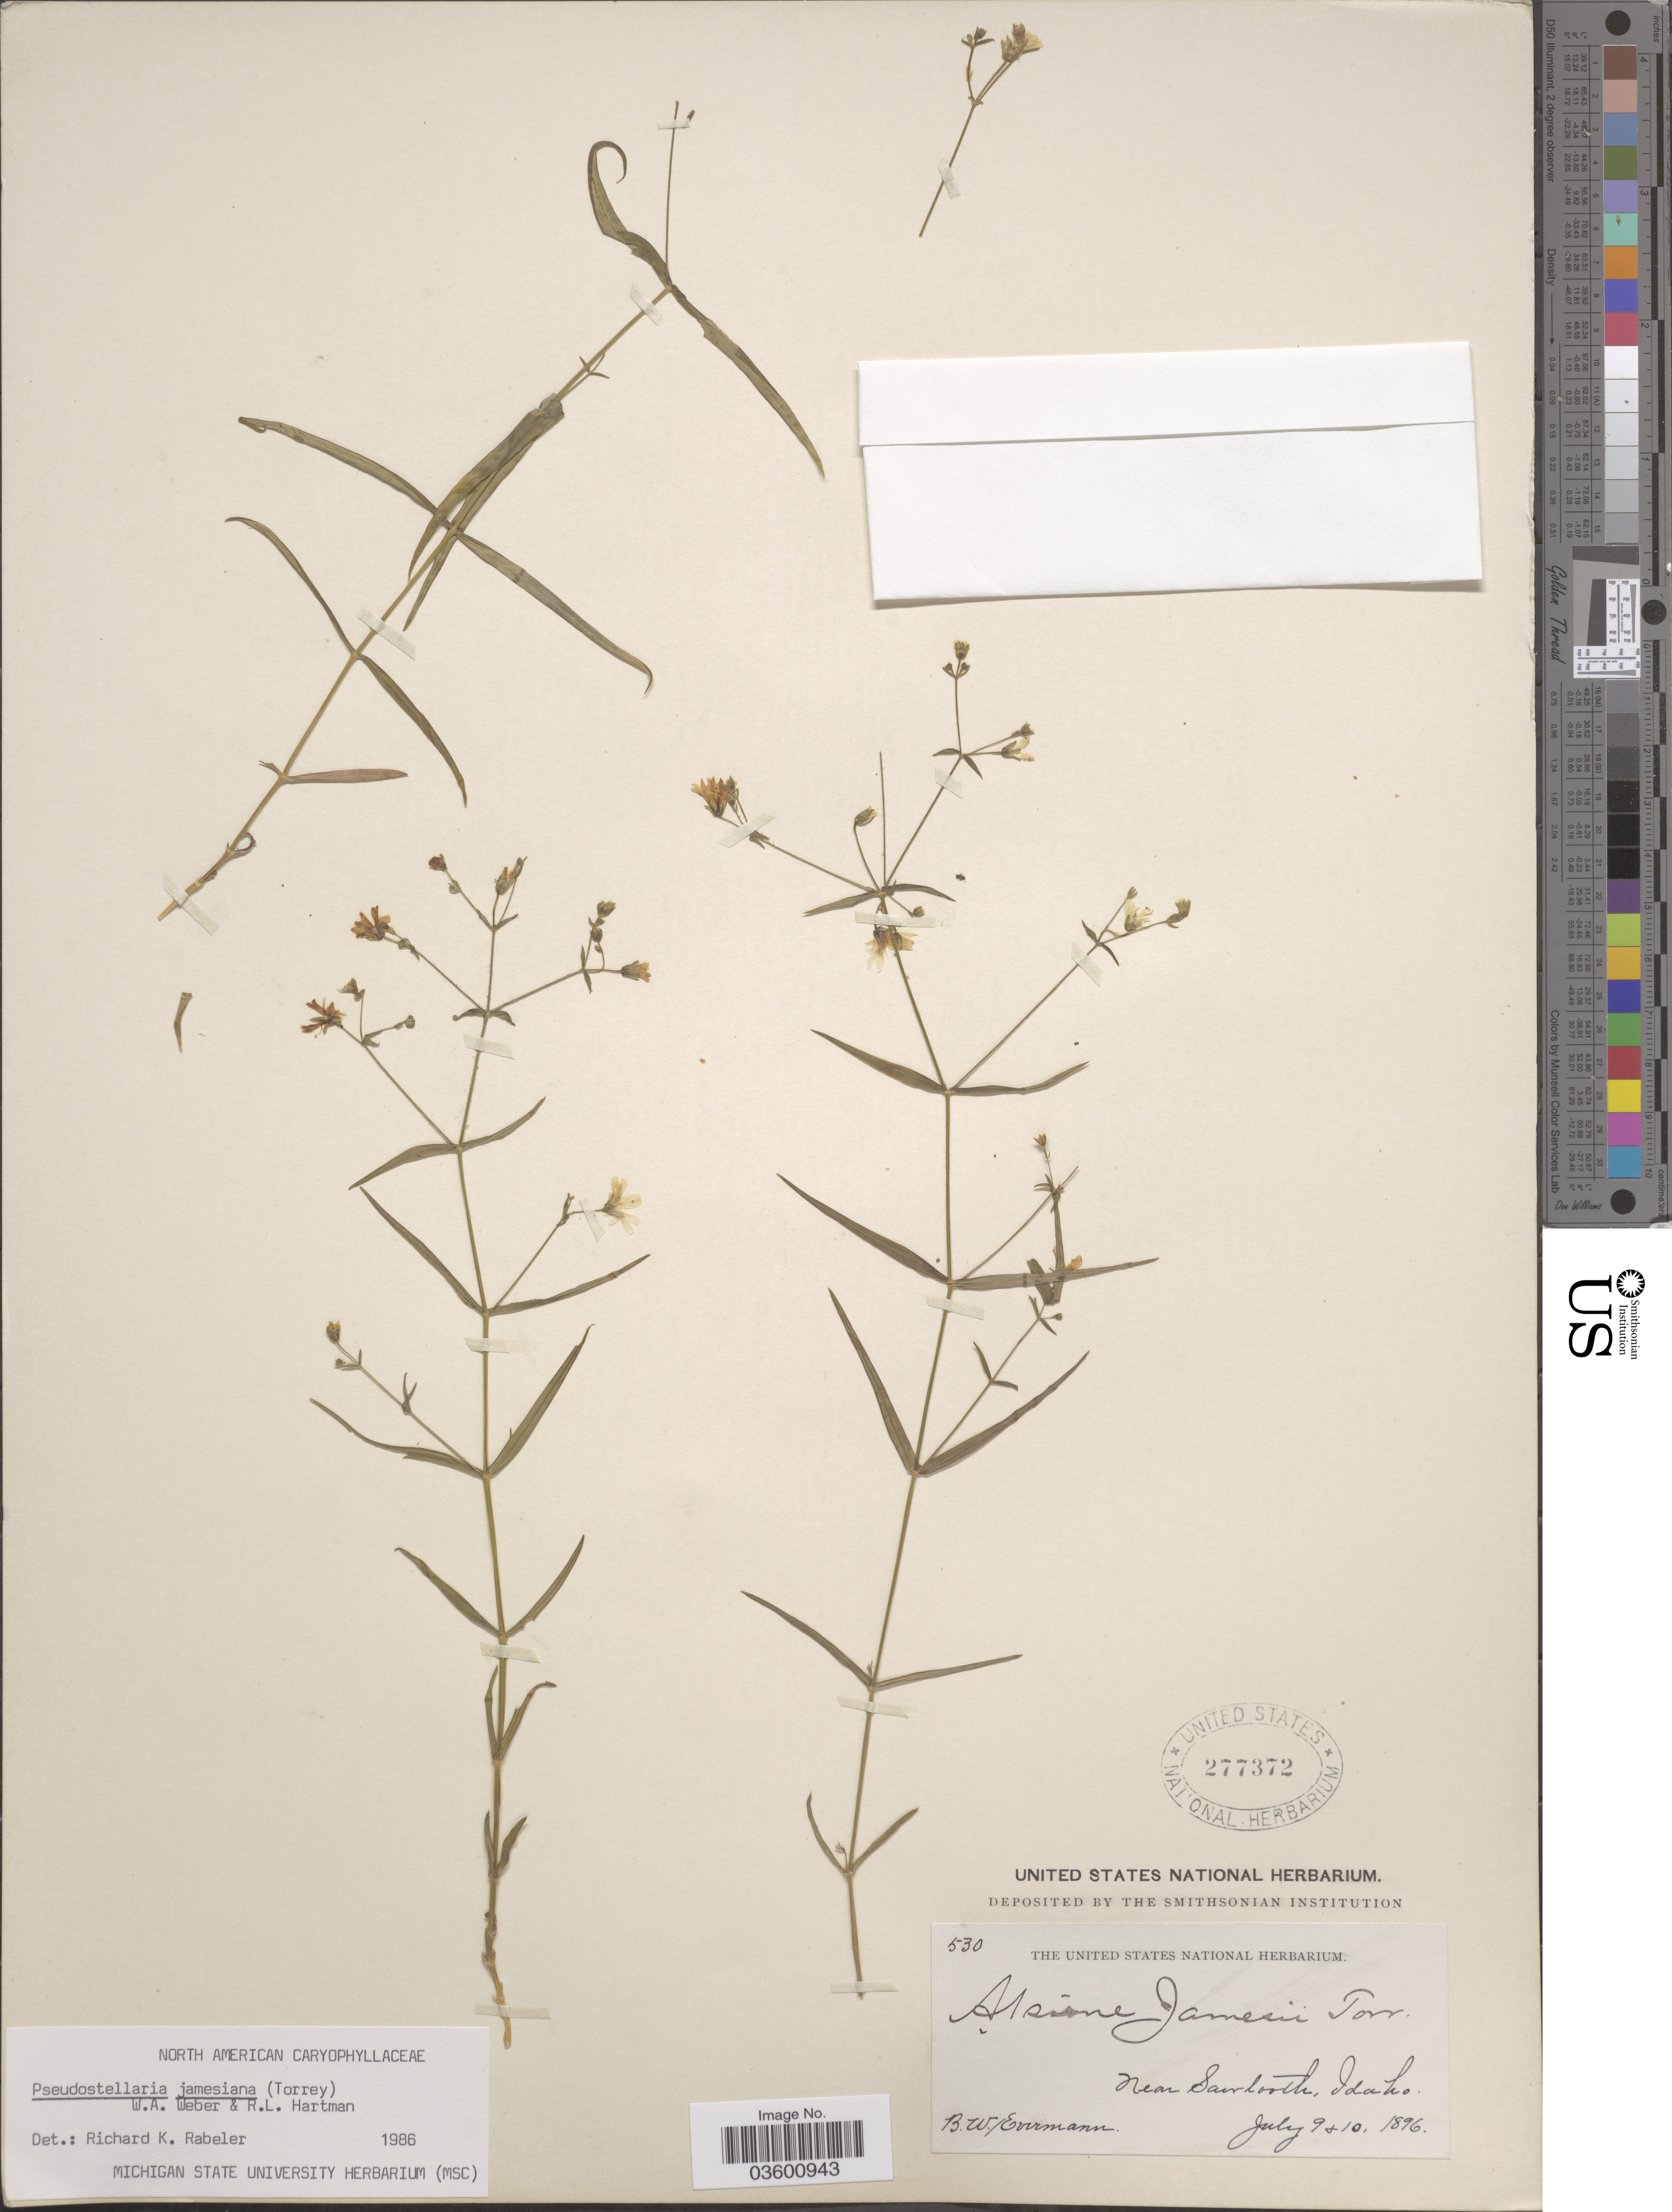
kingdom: Plantae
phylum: Tracheophyta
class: Magnoliopsida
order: Caryophyllales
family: Caryophyllaceae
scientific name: Torreyostellaria jamesiana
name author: (Torr.) Gang Yao et al.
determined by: Strong, M. T., (US), Smithsonian Institution - National Museum of Natural History (UNITED STATES)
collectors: B. W. Evermann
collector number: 530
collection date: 1896-07-09/1896-07-10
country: United States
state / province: Idaho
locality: Near Sawtooth.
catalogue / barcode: US 277372